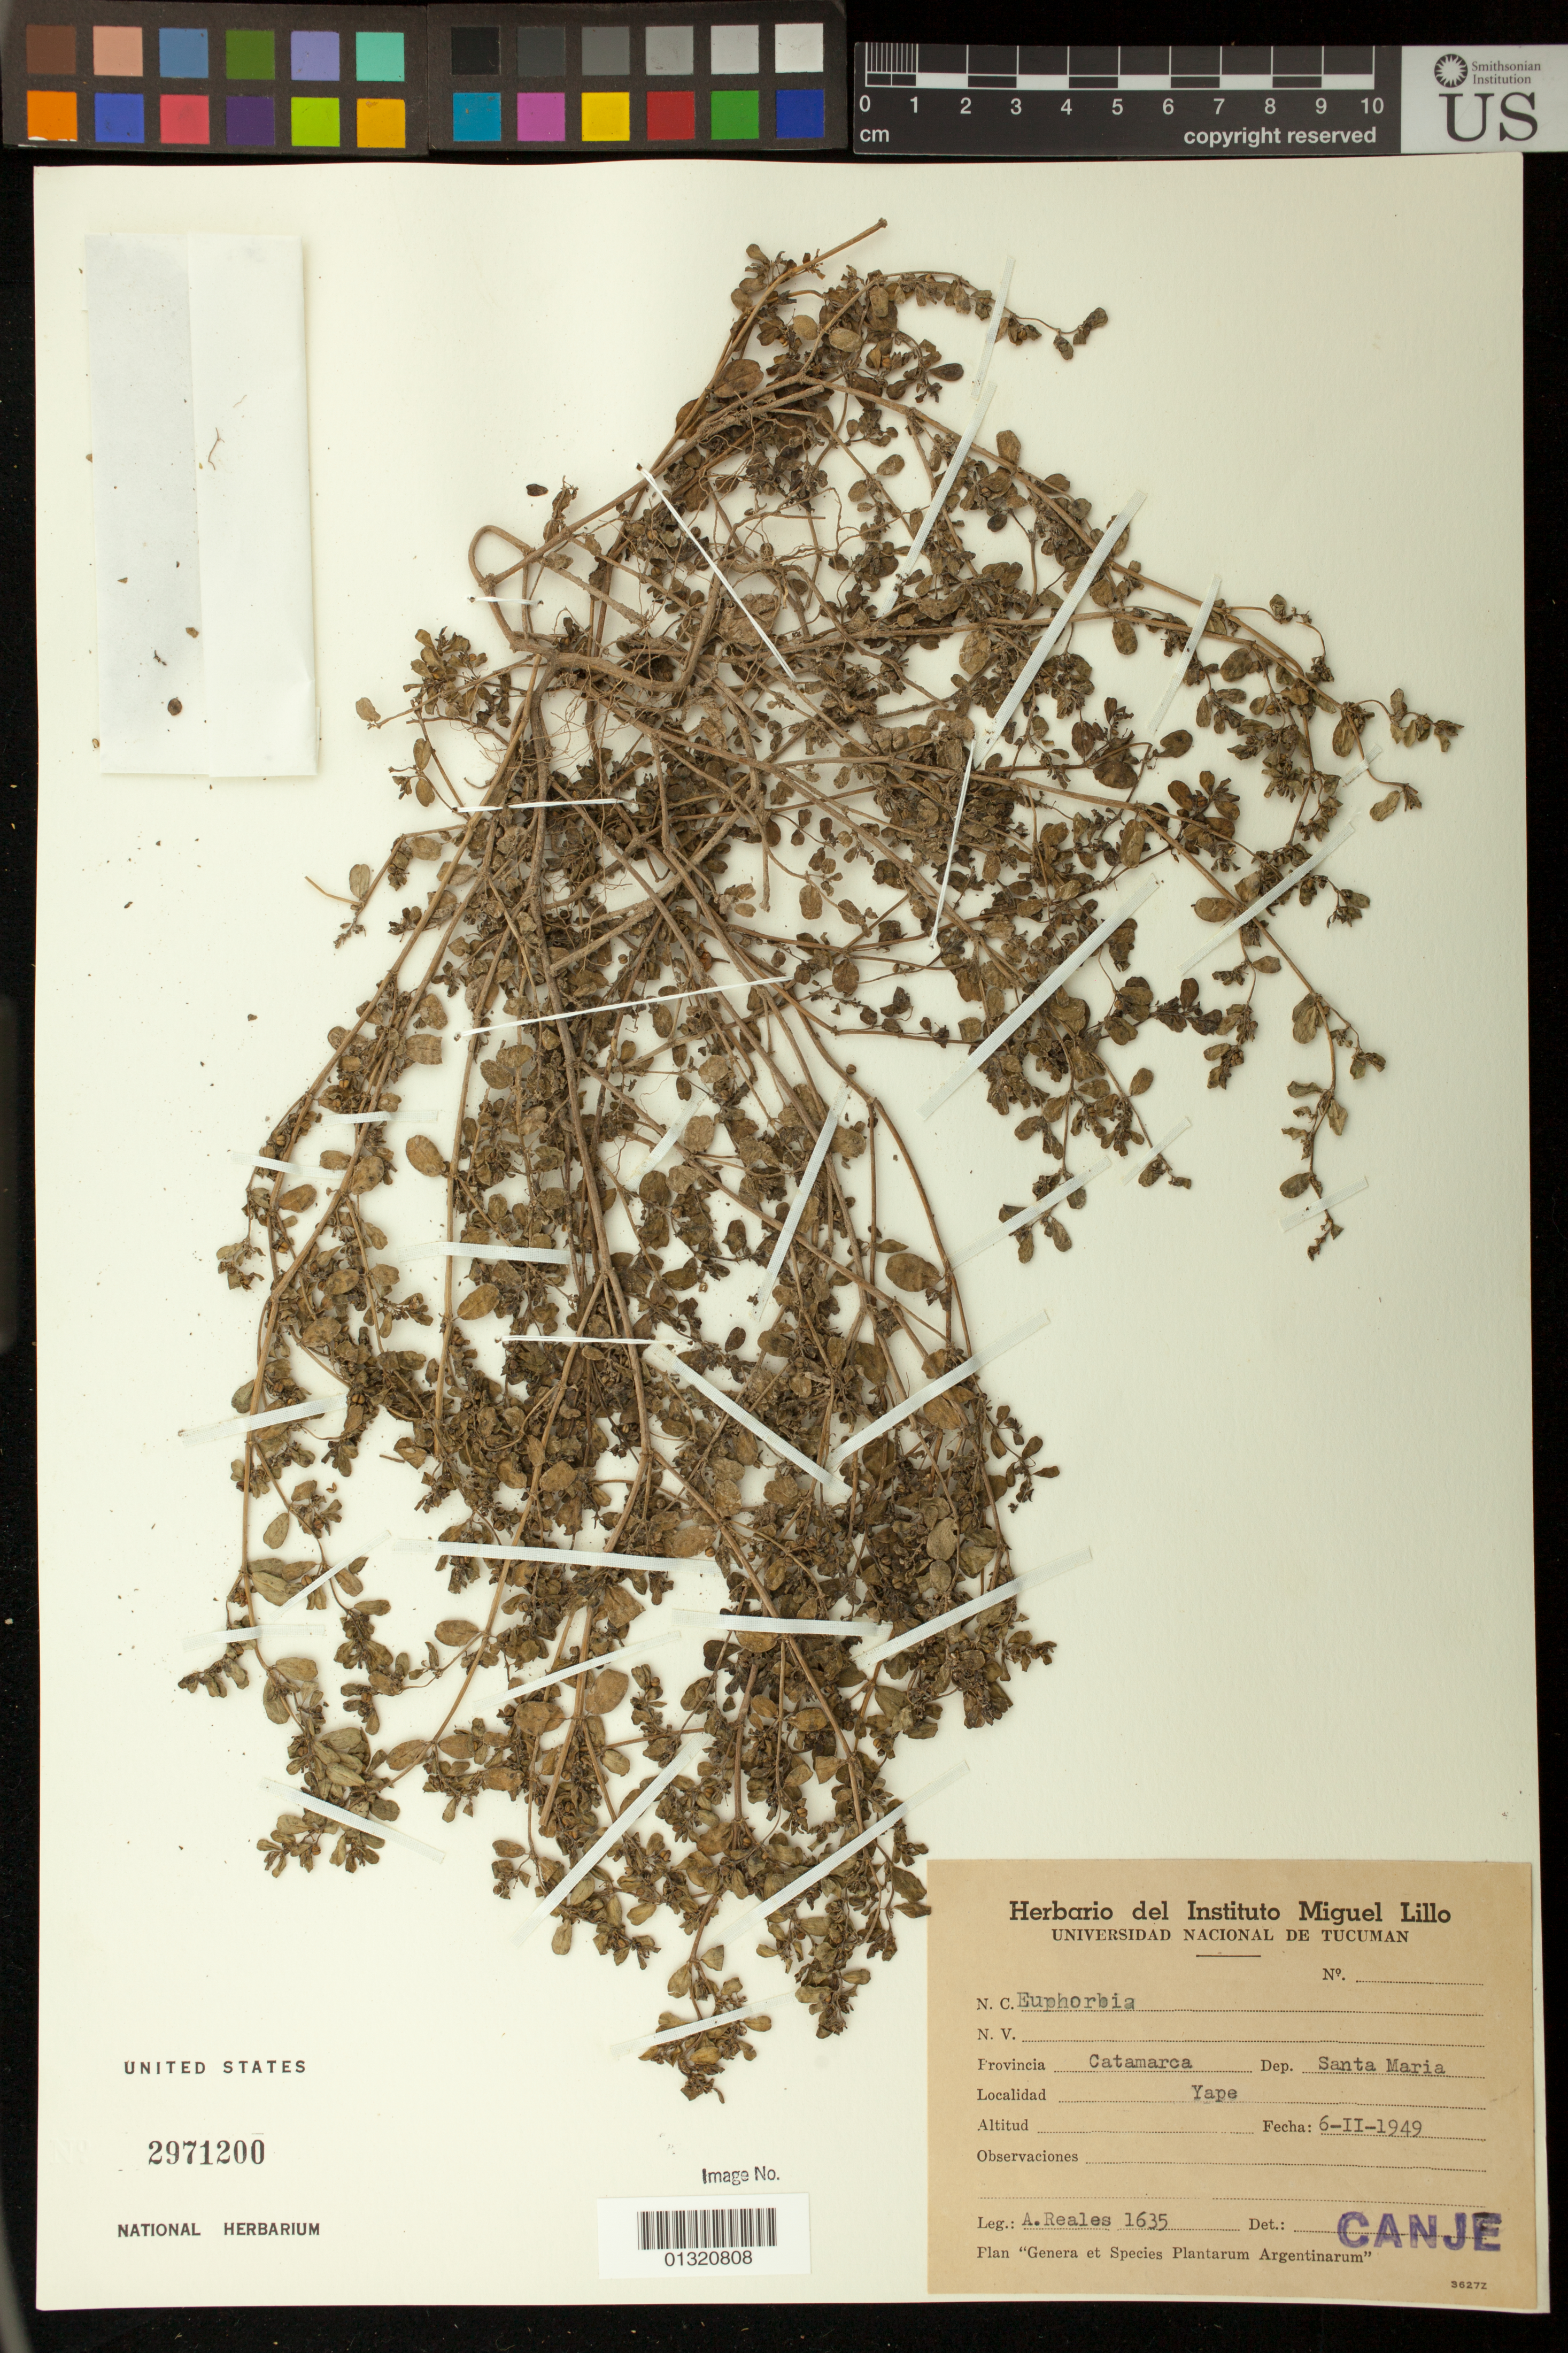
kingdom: Plantae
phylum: Tracheophyta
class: Magnoliopsida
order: Malpighiales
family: Euphorbiaceae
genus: Euphorbia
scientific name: Euphorbia sp.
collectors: A. Reales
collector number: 1635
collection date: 1949-02-06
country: Argentina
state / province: Catamarca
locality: Santa Maria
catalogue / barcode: US 2971200